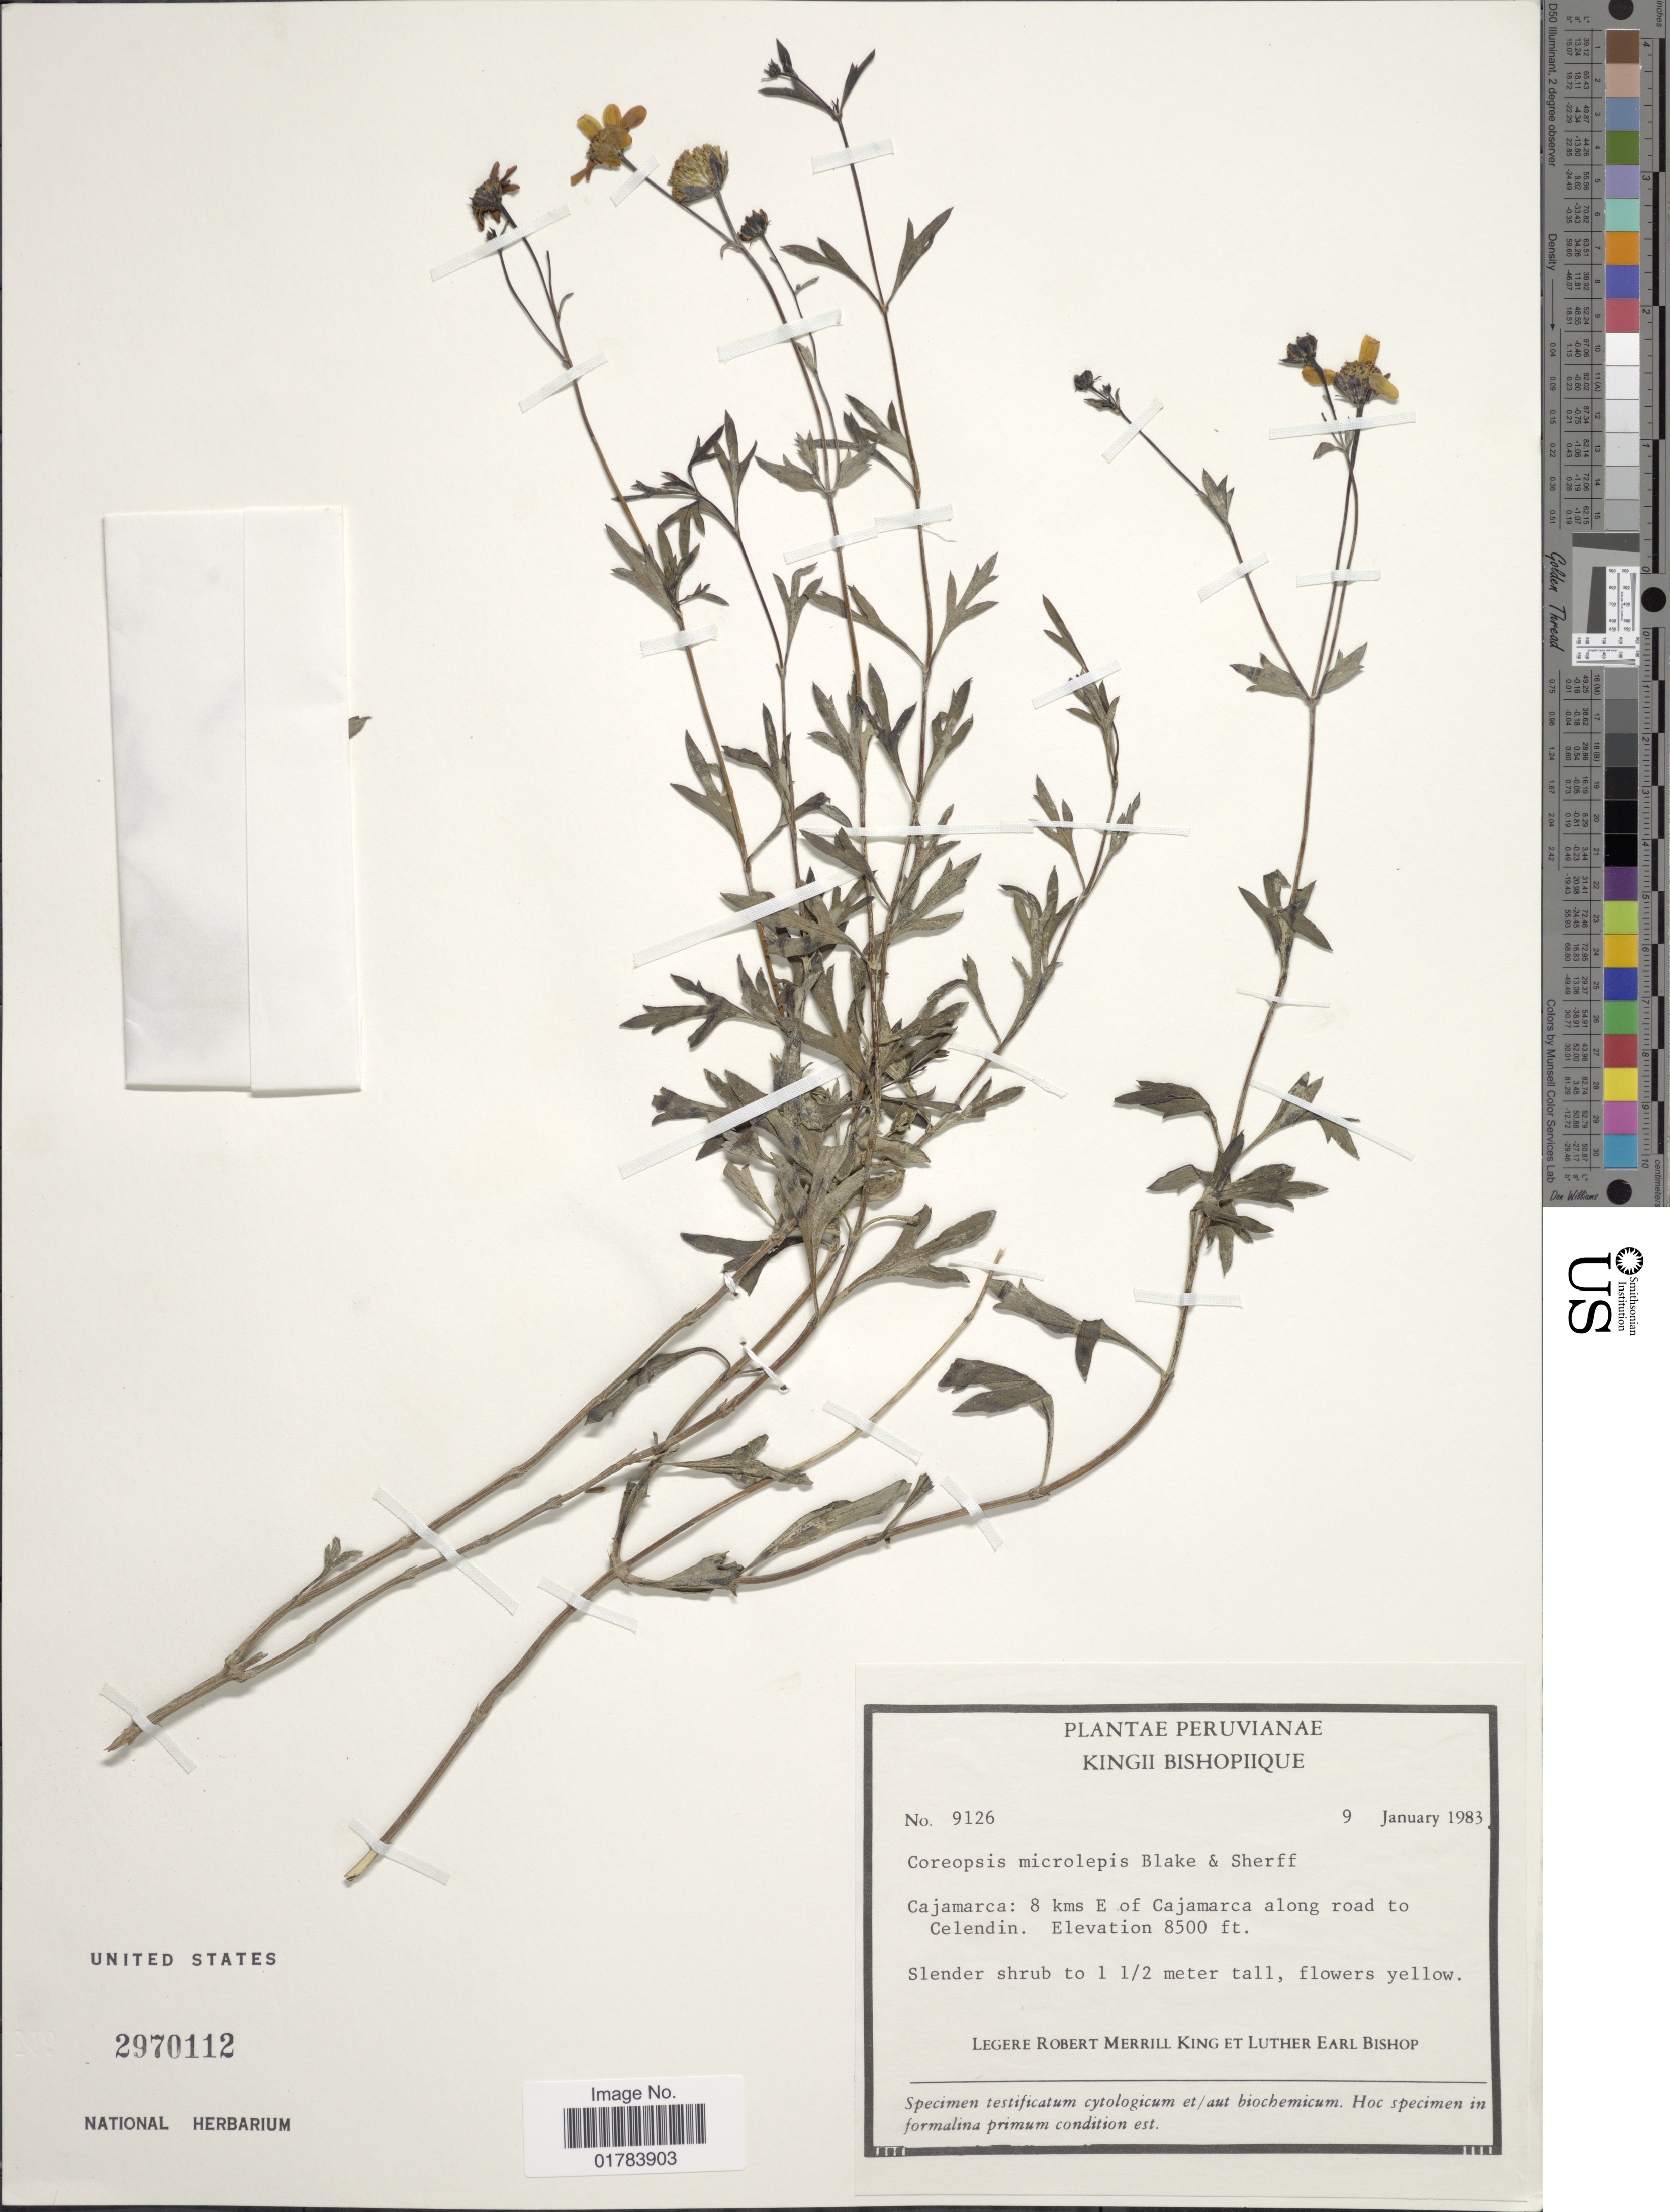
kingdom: Plantae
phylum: Tracheophyta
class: Magnoliopsida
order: Asterales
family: Asteraceae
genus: Coreopsis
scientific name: Coreopsis microlepis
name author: S.F. Blake & Sherff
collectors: R. M. King & L. E. Bishop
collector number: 9126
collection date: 1983-01-09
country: Peru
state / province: Cajamarca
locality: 8 kms E of Cajamarca along road to Celendin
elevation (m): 2591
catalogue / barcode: US 2970112